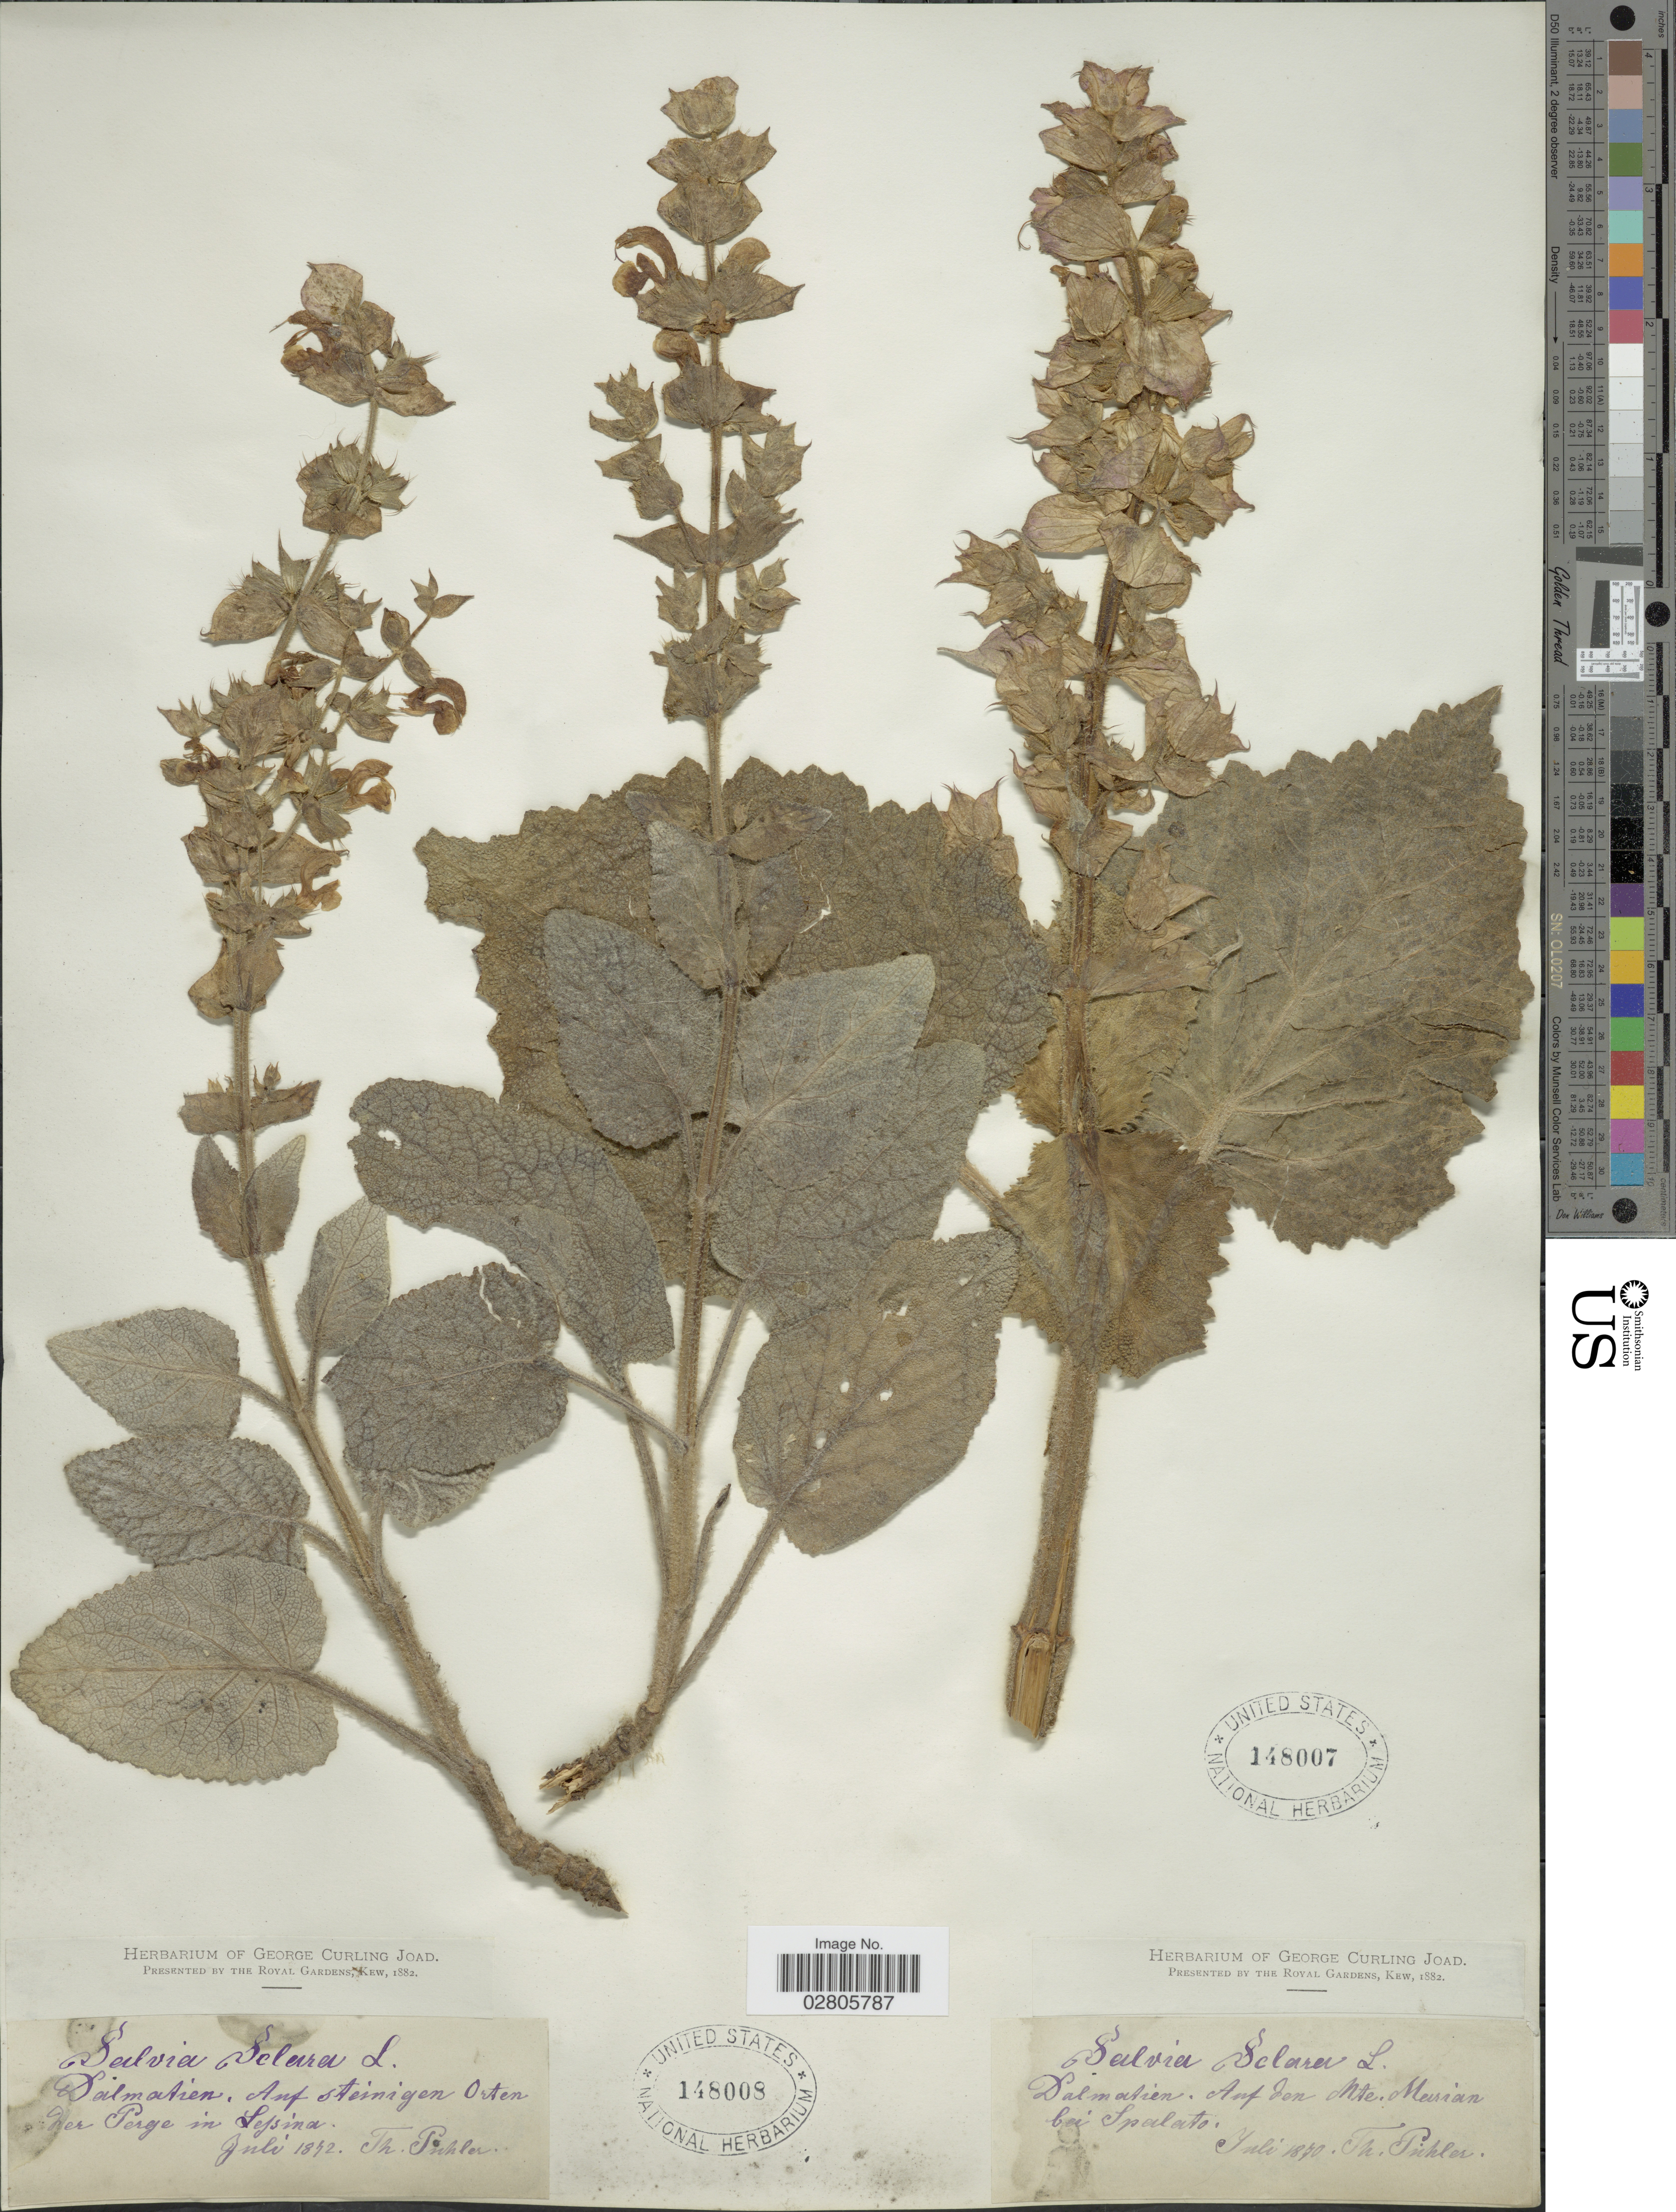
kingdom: Plantae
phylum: Tracheophyta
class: Magnoliopsida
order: Lamiales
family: Lamiaceae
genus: Salvia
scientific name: Salvia sclarea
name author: L.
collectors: T. Pichler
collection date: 1872-07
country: Croatia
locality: Dalmatien. Auf steinigen Orten per Perge in Lessina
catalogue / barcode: US 148008